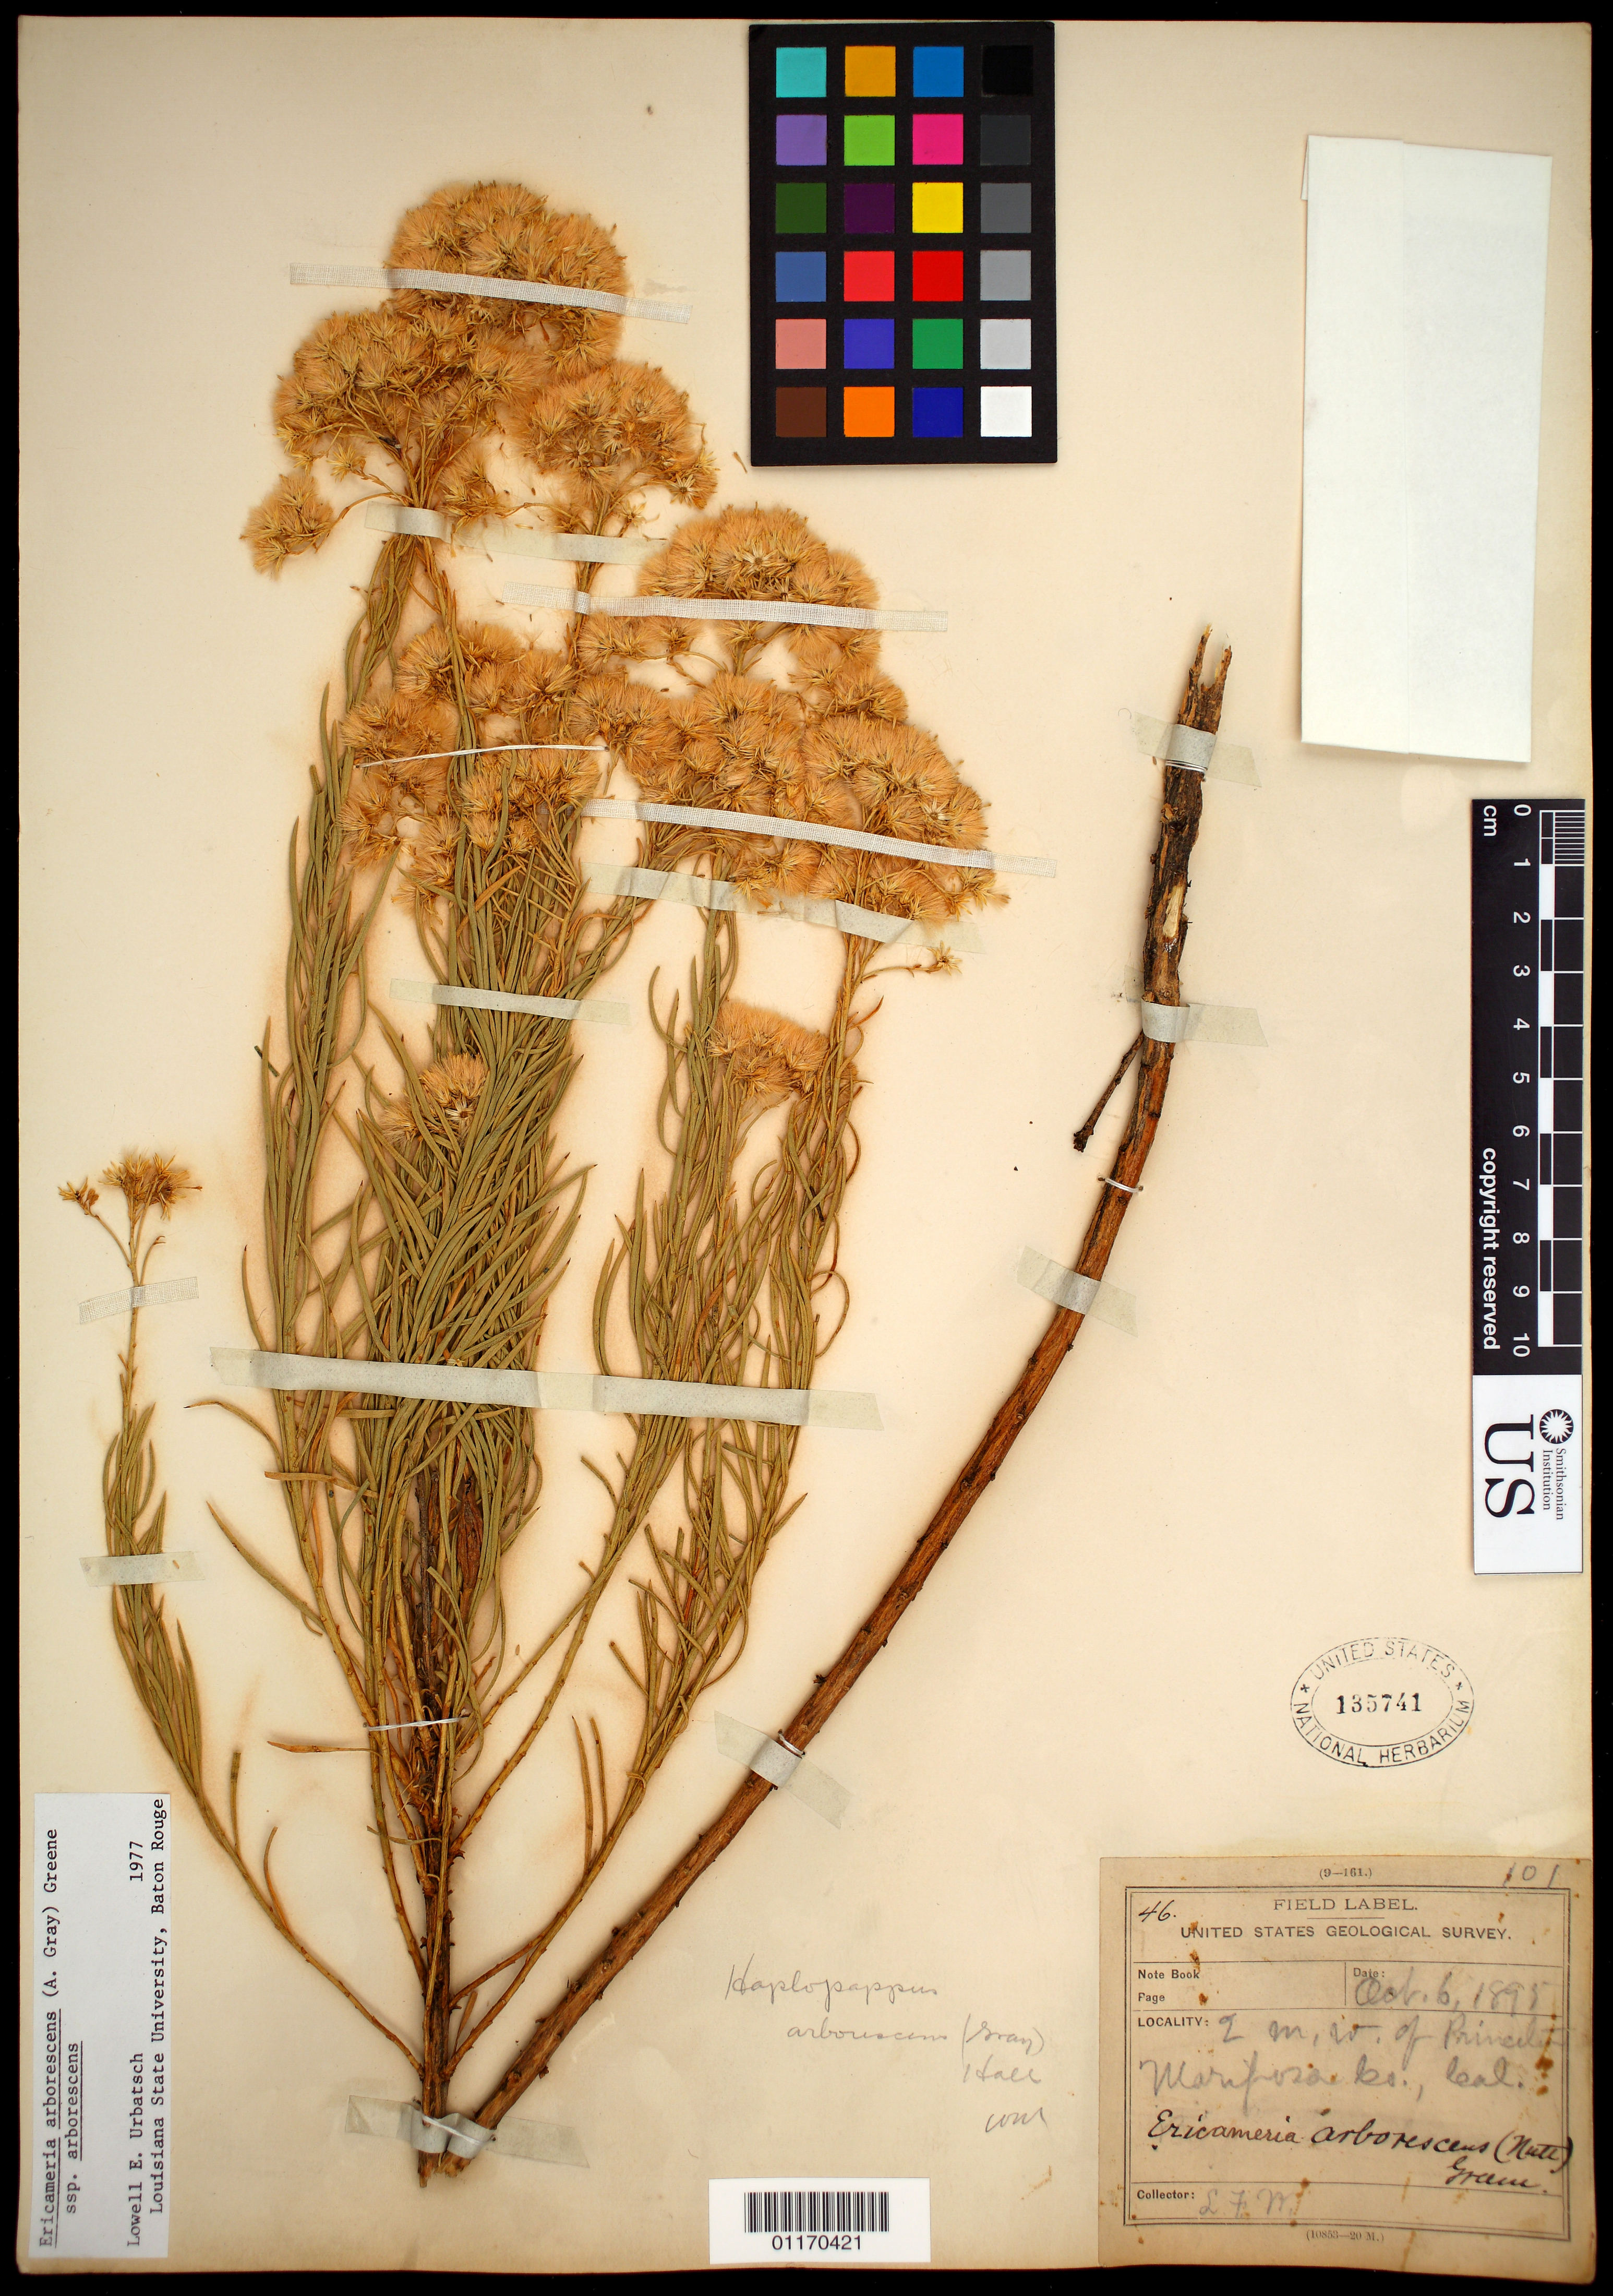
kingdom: Plantae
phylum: Tracheophyta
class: Magnoliopsida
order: Asterales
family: Asteraceae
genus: Ericameria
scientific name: Ericameria arborescens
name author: (A. Gray) Greene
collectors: L. F. Ward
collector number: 46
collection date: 1895-10-06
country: United States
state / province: California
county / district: Mariposa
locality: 2 m. W. of [Princel...]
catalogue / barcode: US 135741